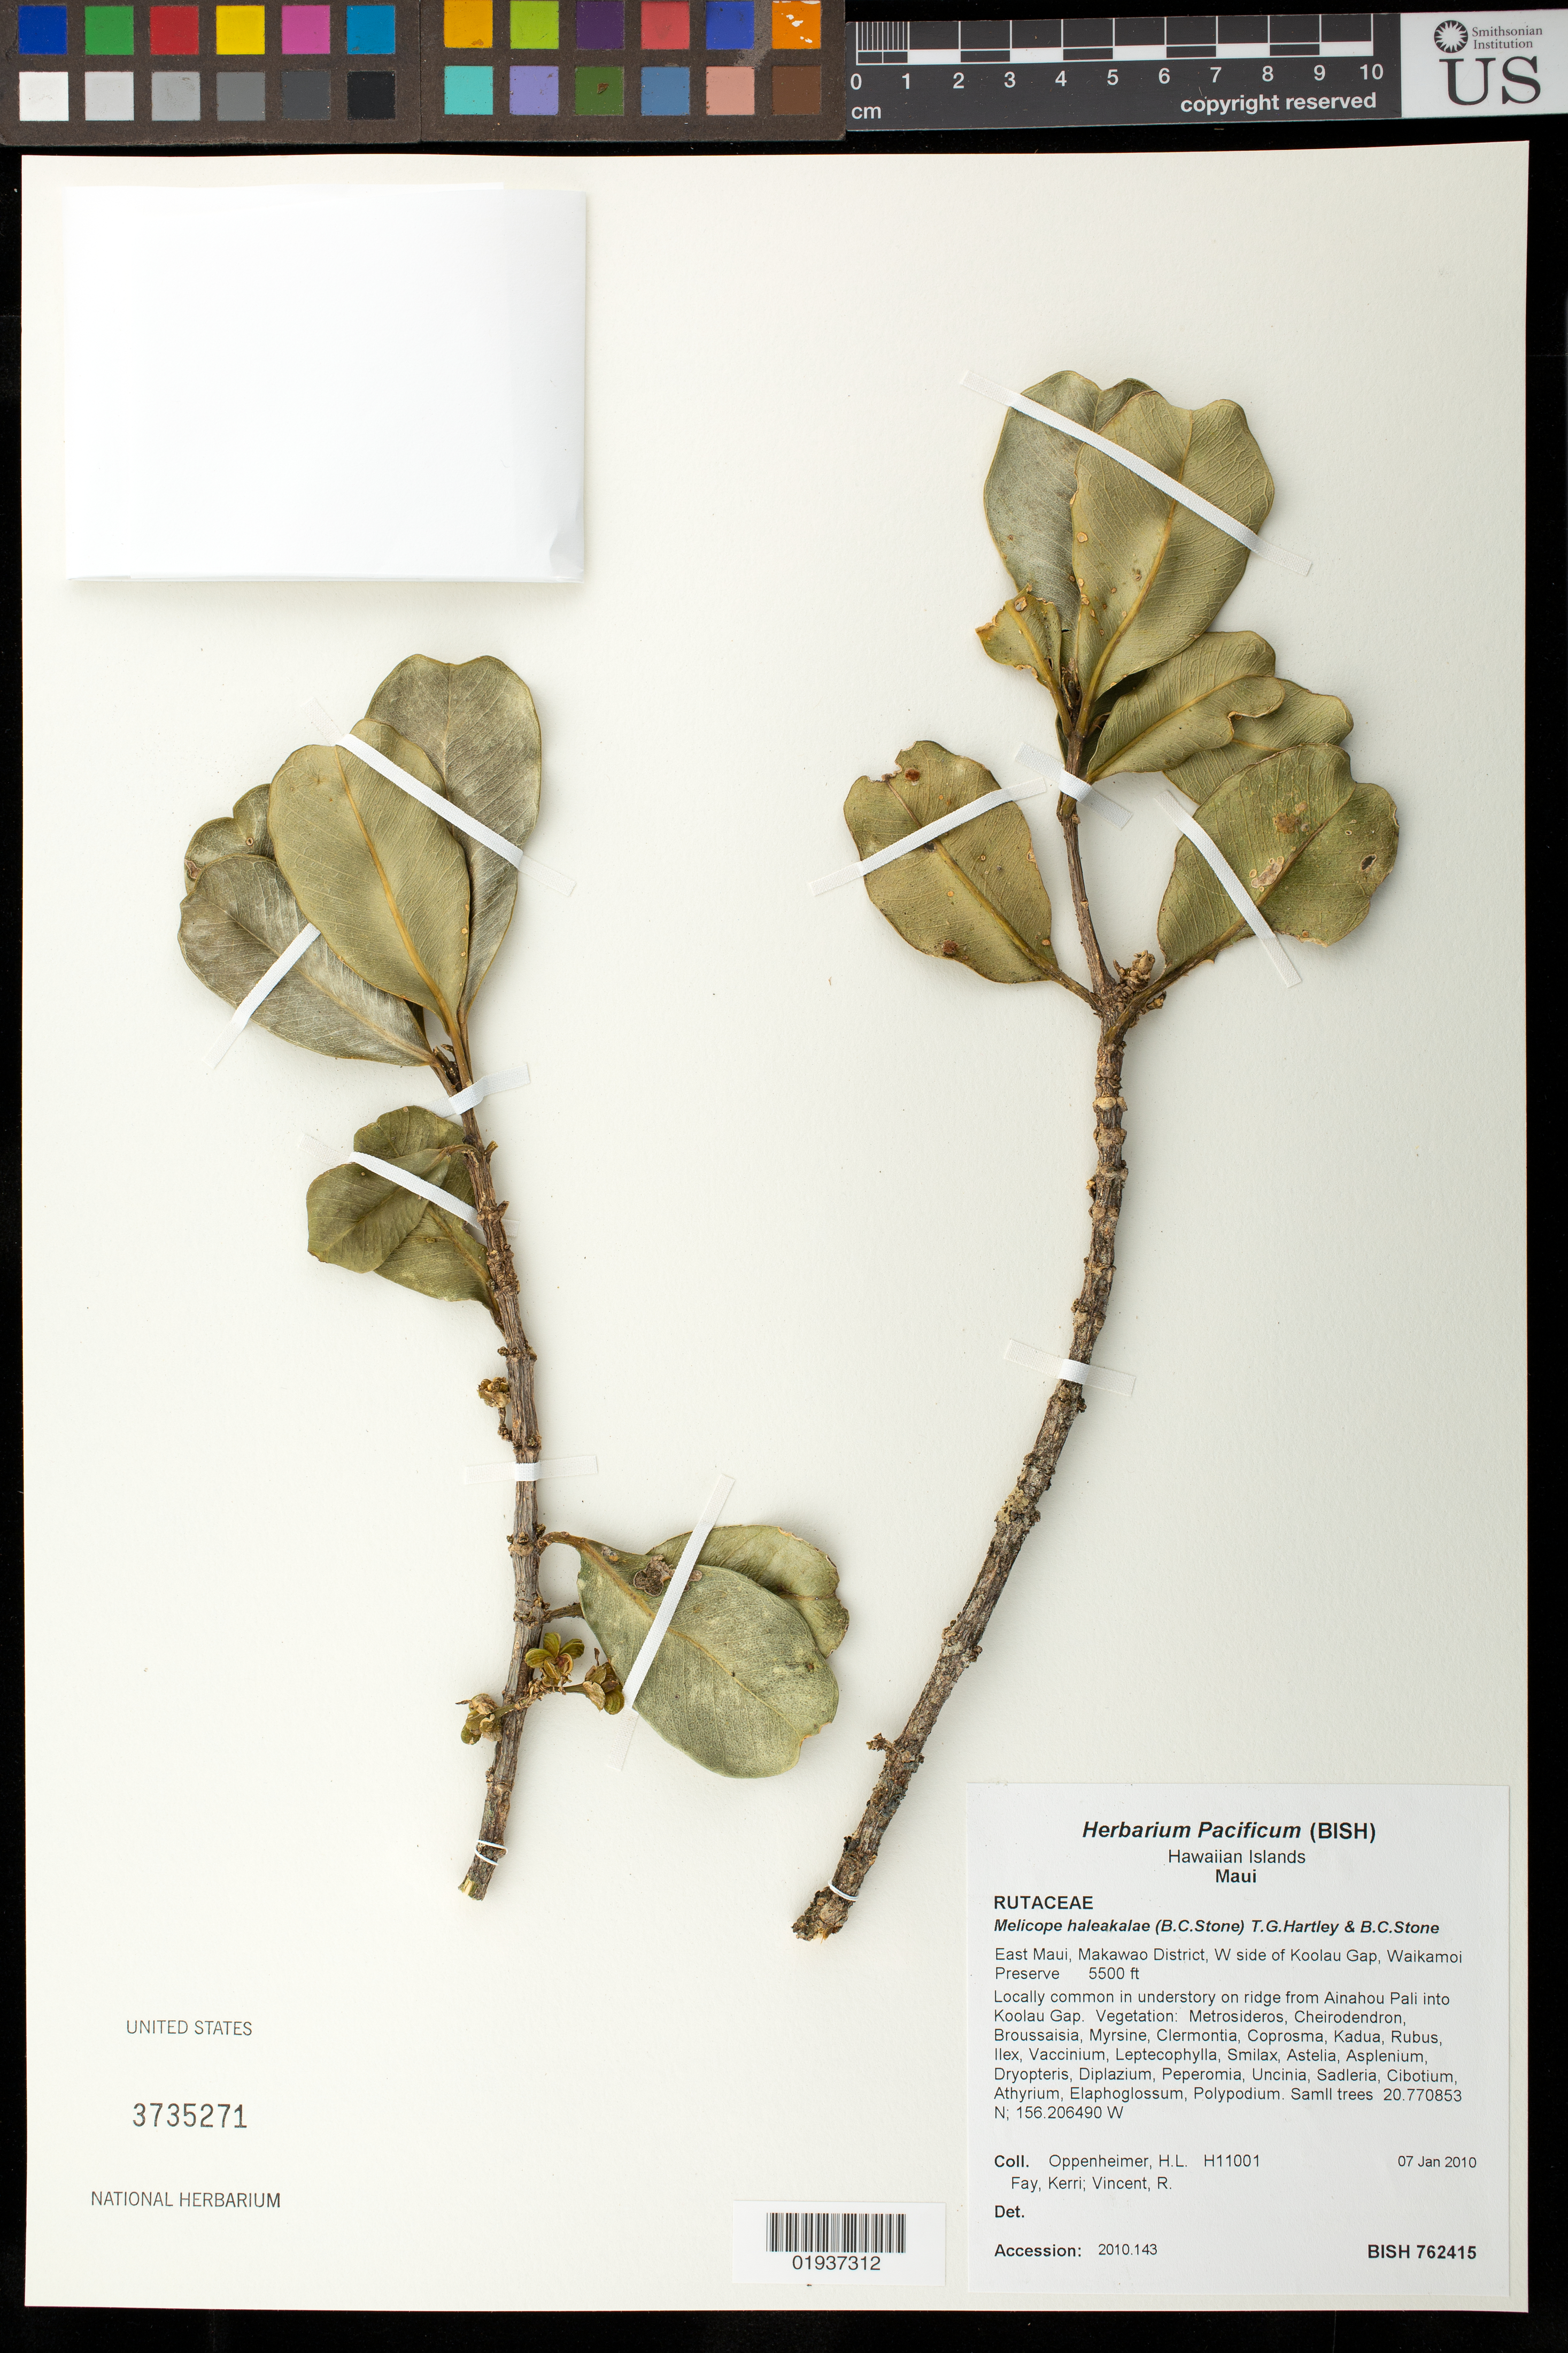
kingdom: Plantae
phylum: Tracheophyta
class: Magnoliopsida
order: Sapindales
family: Rutaceae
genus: Melicope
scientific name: Melicope haleakalae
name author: (B.C. Stone) T.G. Hartley & B.C. Stone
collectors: H. L. Oppenheimer, K. Fay & R. Vincent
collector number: H11001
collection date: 2010-01-07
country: United States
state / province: Hawaii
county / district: Maui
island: Maui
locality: East Maui, Makawao District, W side of Koolau Gap, Waikamoi Preserve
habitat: Ridge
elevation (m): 1676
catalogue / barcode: US 3735271